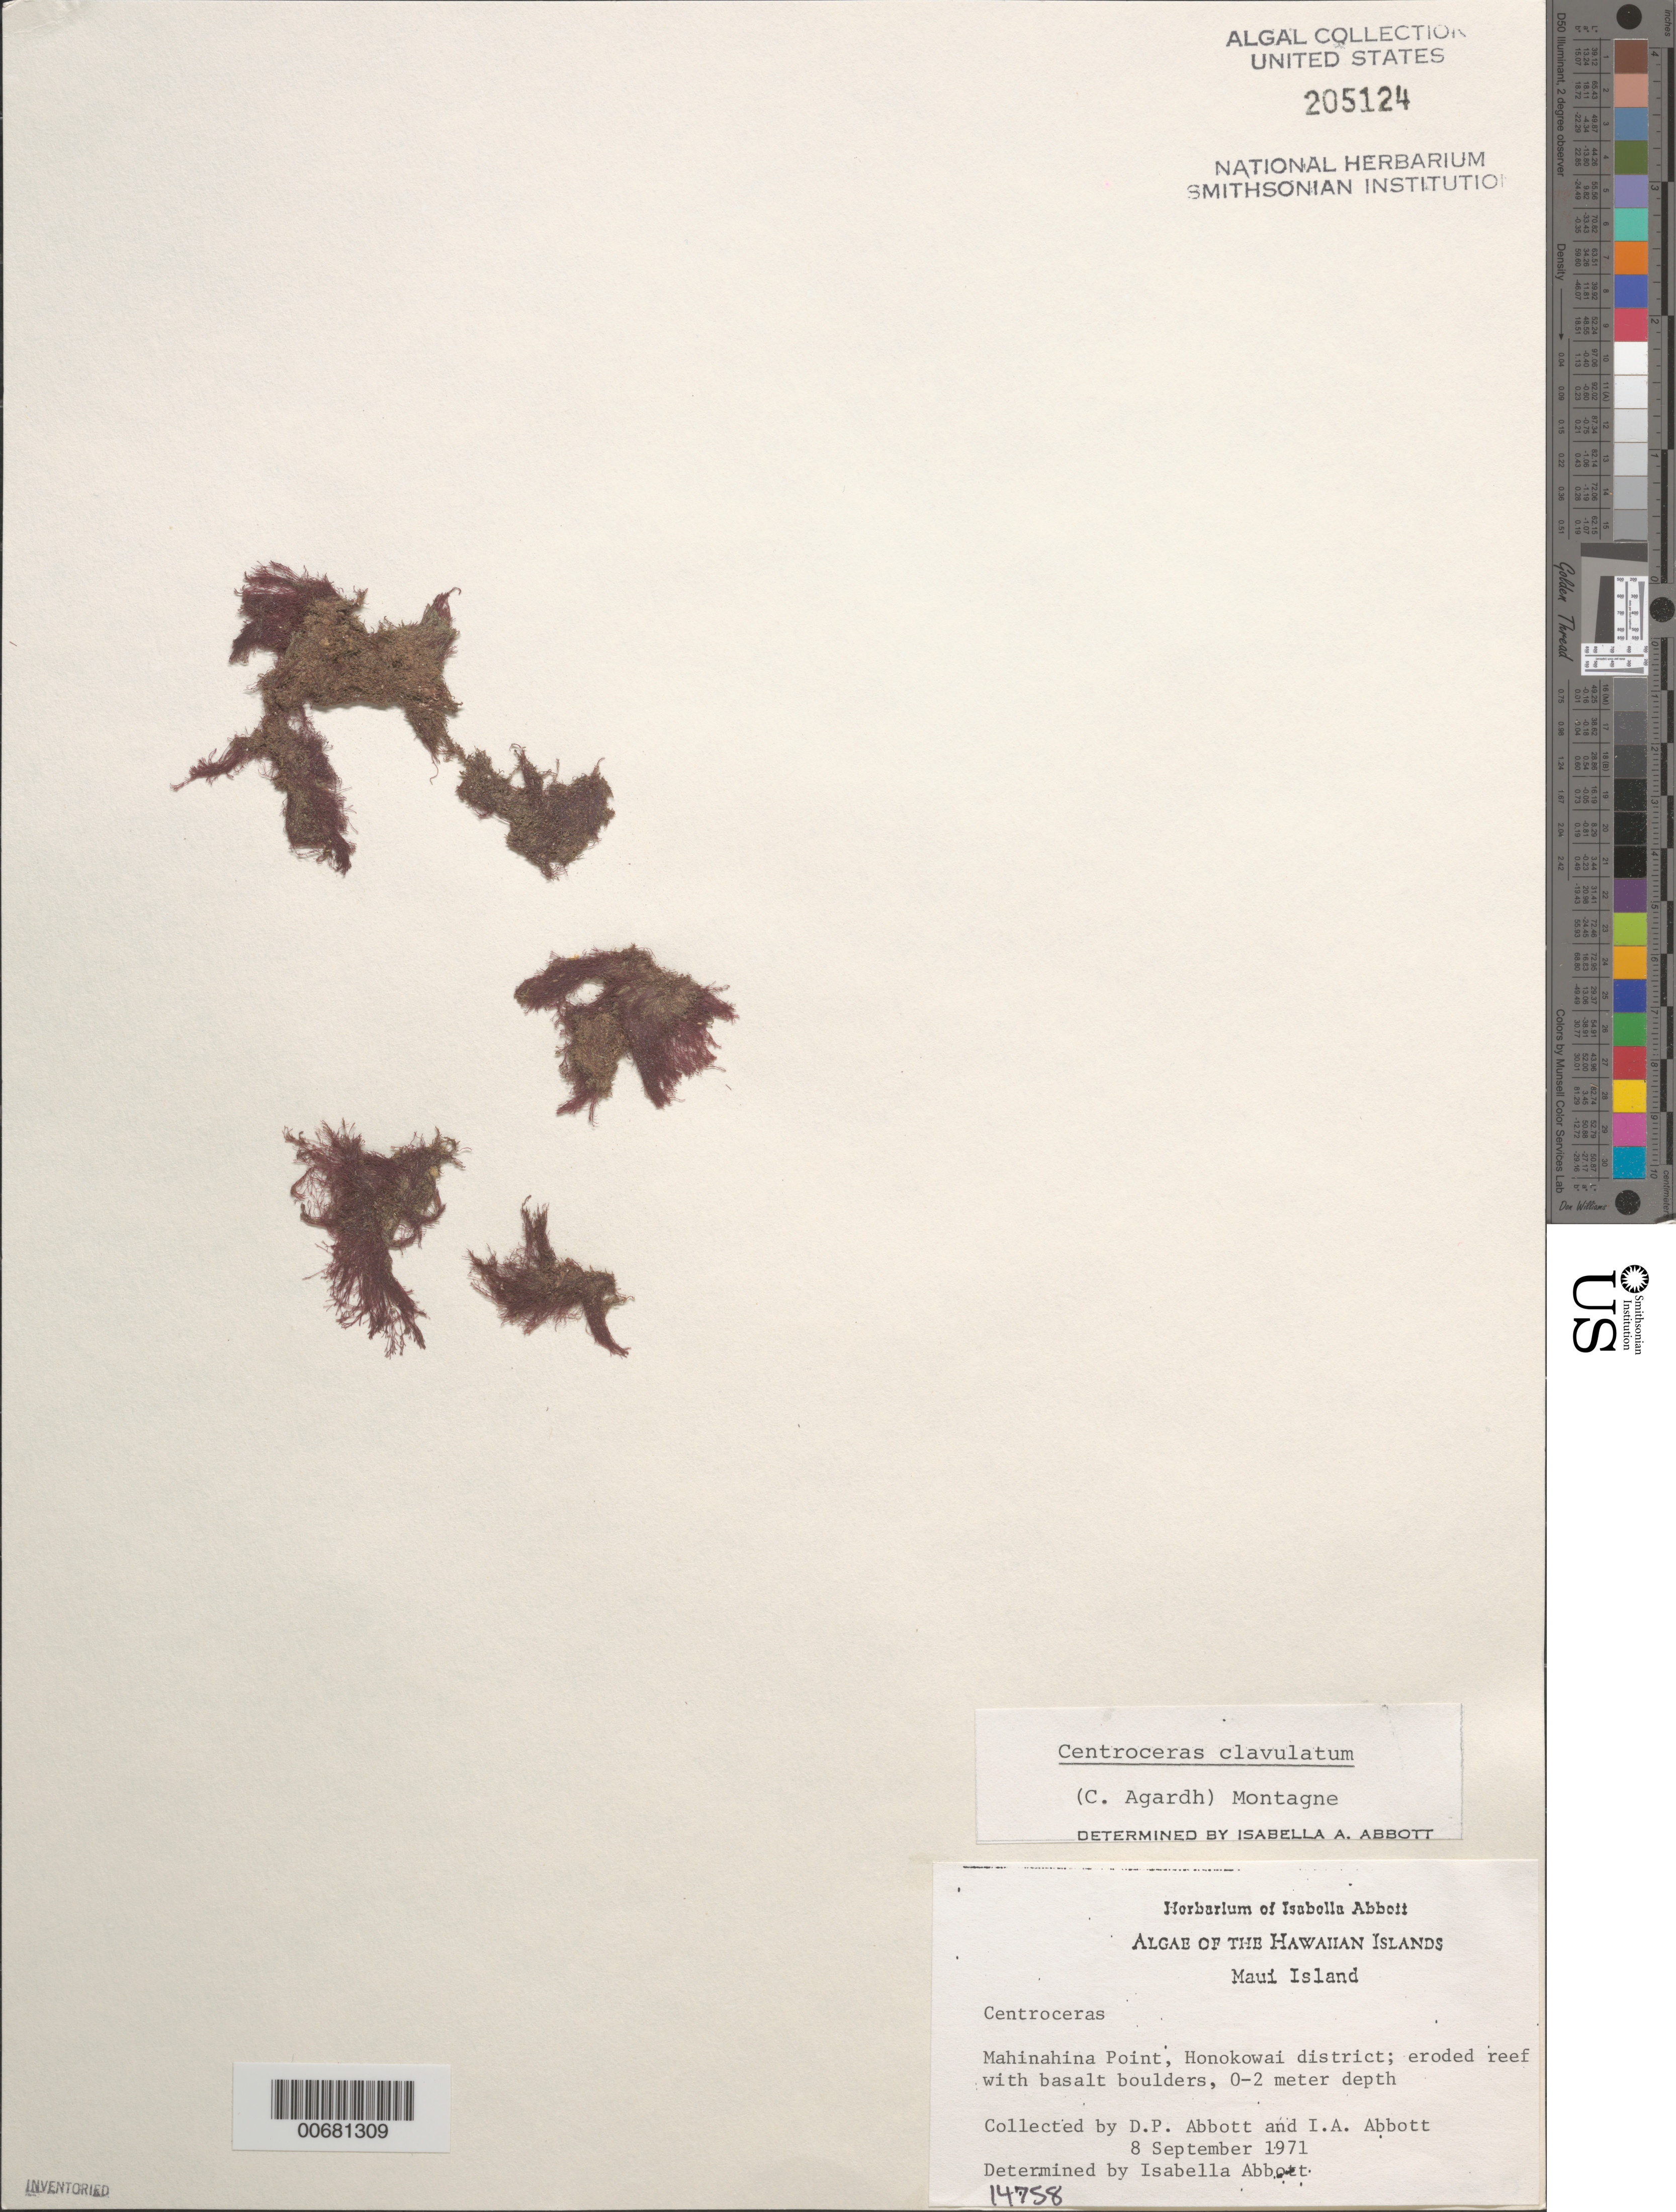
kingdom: Plantae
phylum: Rhodophyta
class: Florideophyceae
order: Ceramiales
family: Ceramiaceae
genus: Centroceras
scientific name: Centroceras clavulatum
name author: (C. Agardh) Mont.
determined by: Abbott, Isabella A.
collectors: I. A. Abbott & D. P. Abbott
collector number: IAA 14758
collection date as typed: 08 Sep 1971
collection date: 1971-09-08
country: United States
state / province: Hawaii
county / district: Maui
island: Maui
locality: Mahinahina Point, Honokawai District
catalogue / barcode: US 205124